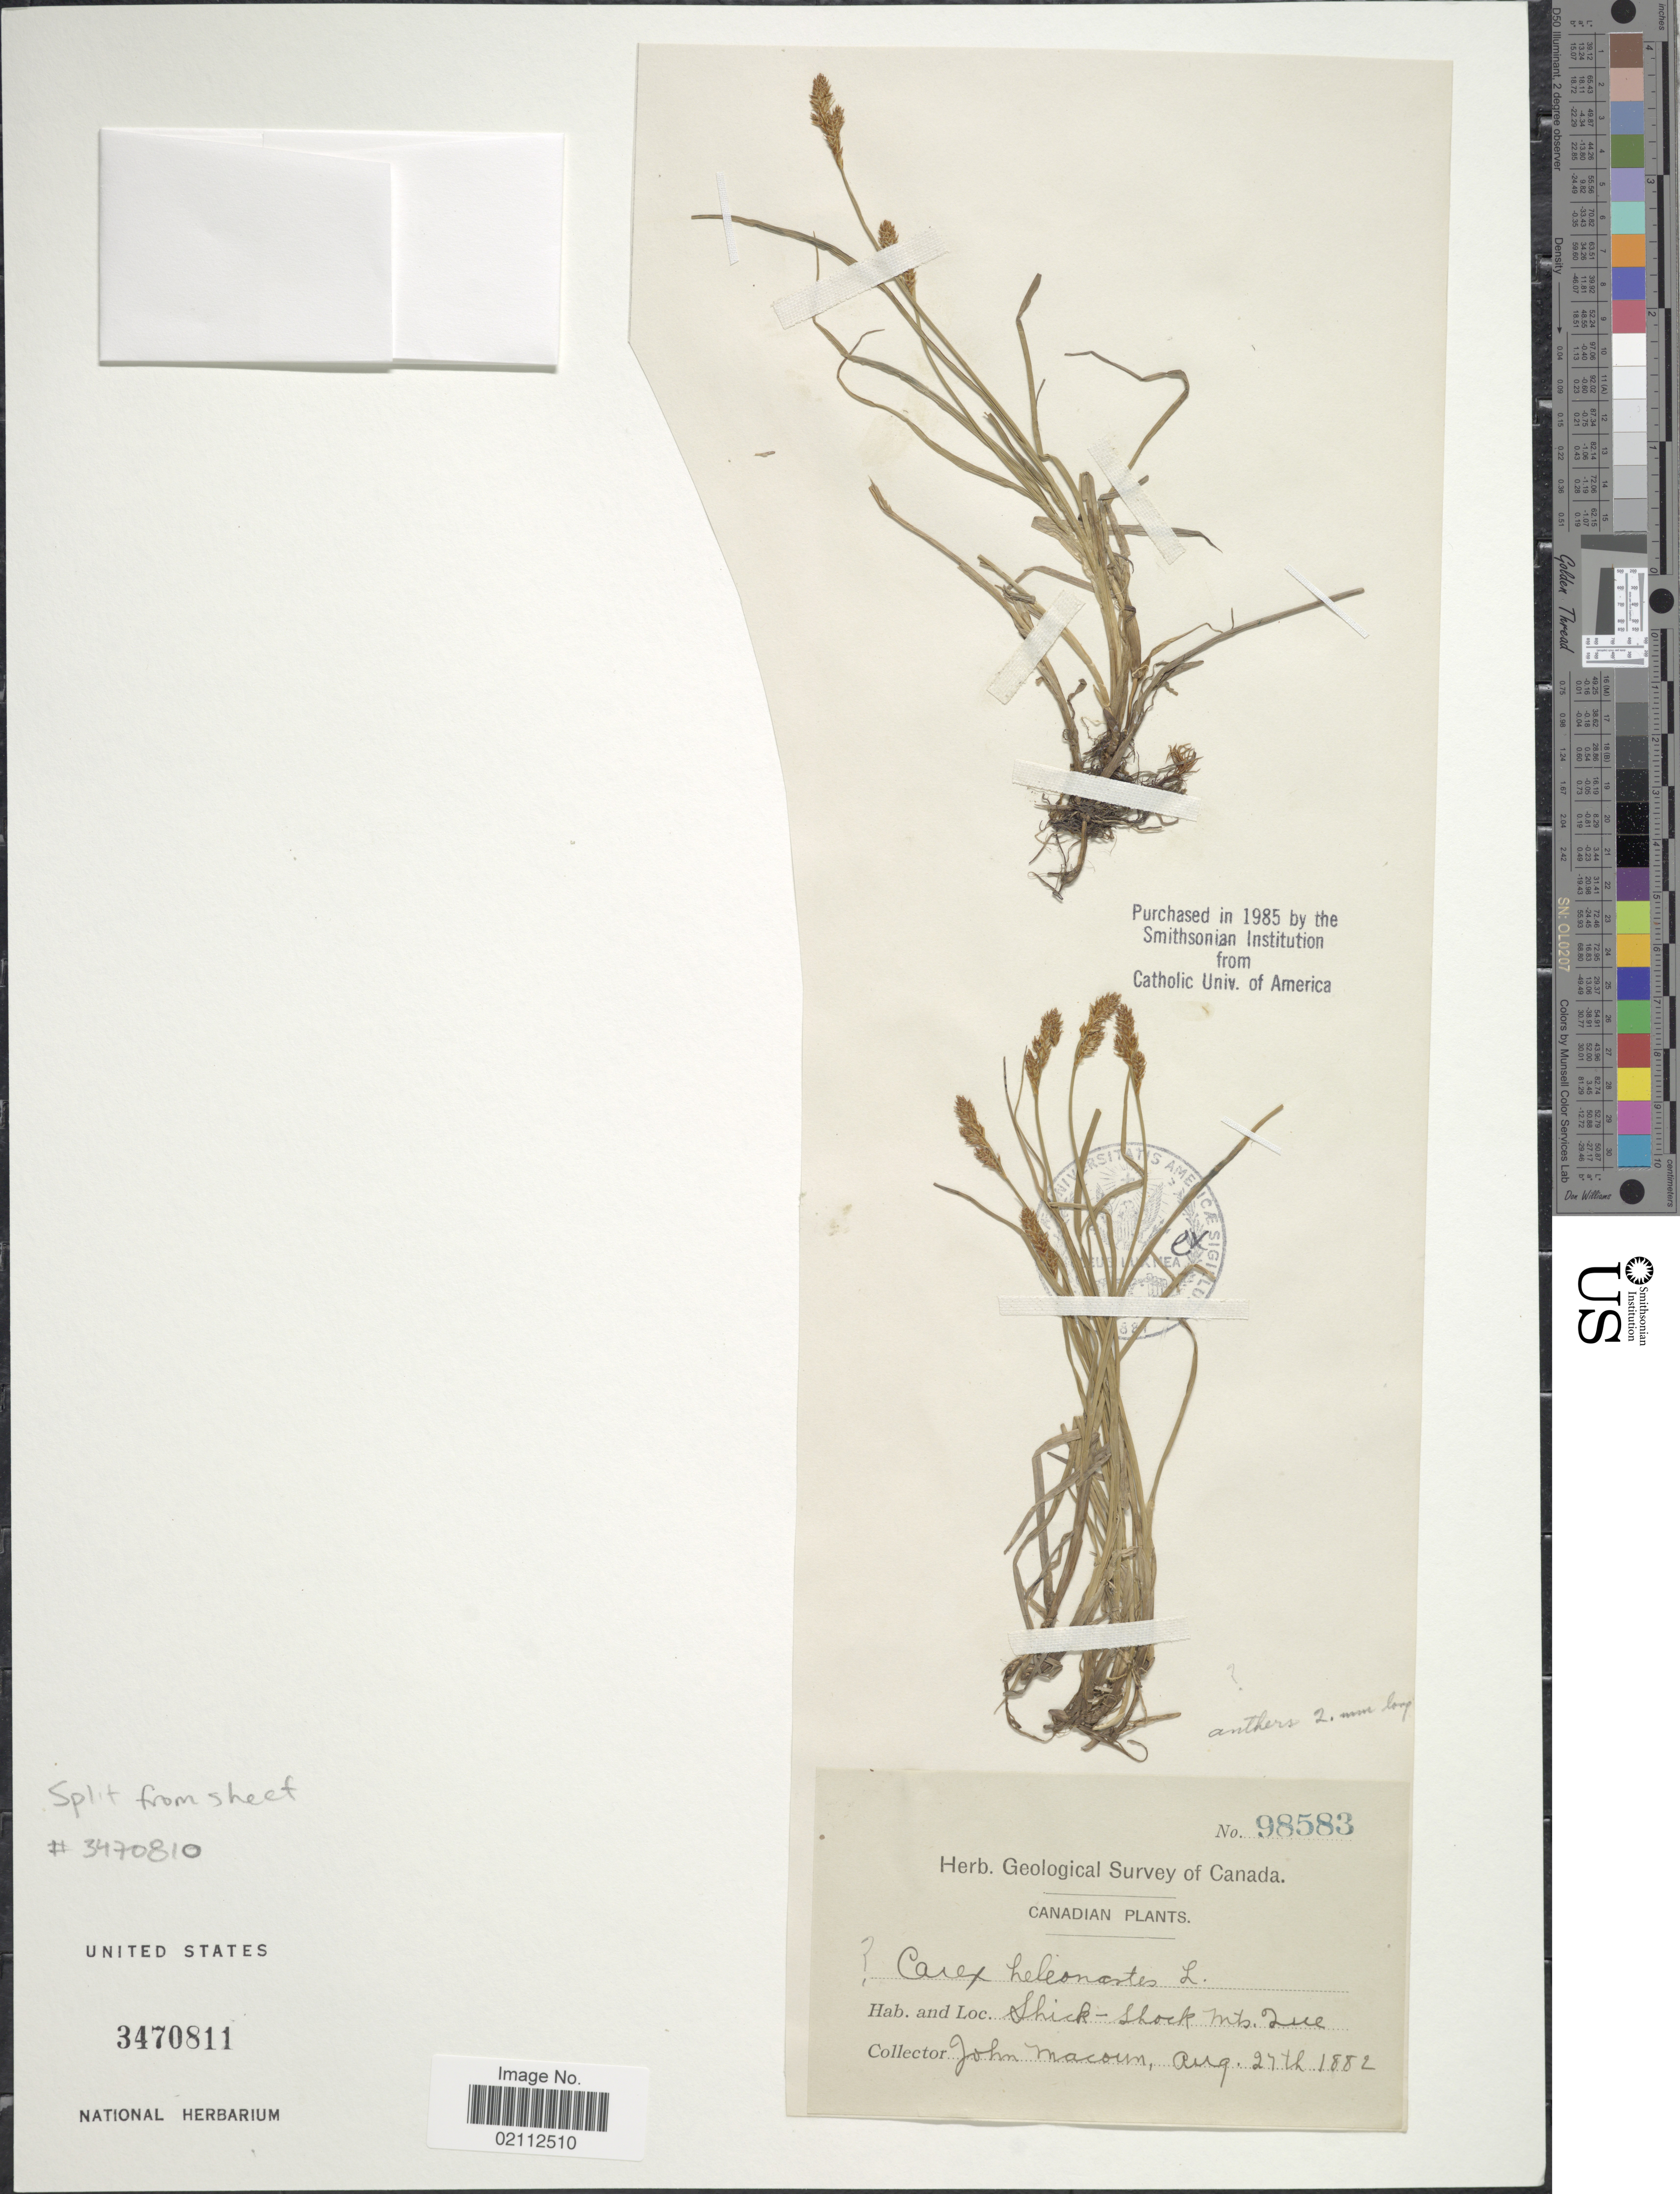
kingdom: Plantae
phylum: Tracheophyta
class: Liliopsida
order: Poales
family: Cyperaceae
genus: Carex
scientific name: Carex heleonastes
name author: Ehrh. ex L. f.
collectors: J. Macoun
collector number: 98583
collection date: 1882-08-27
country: Canada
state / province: Quebec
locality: Shick-Shock Mts.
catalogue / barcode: US 3470811